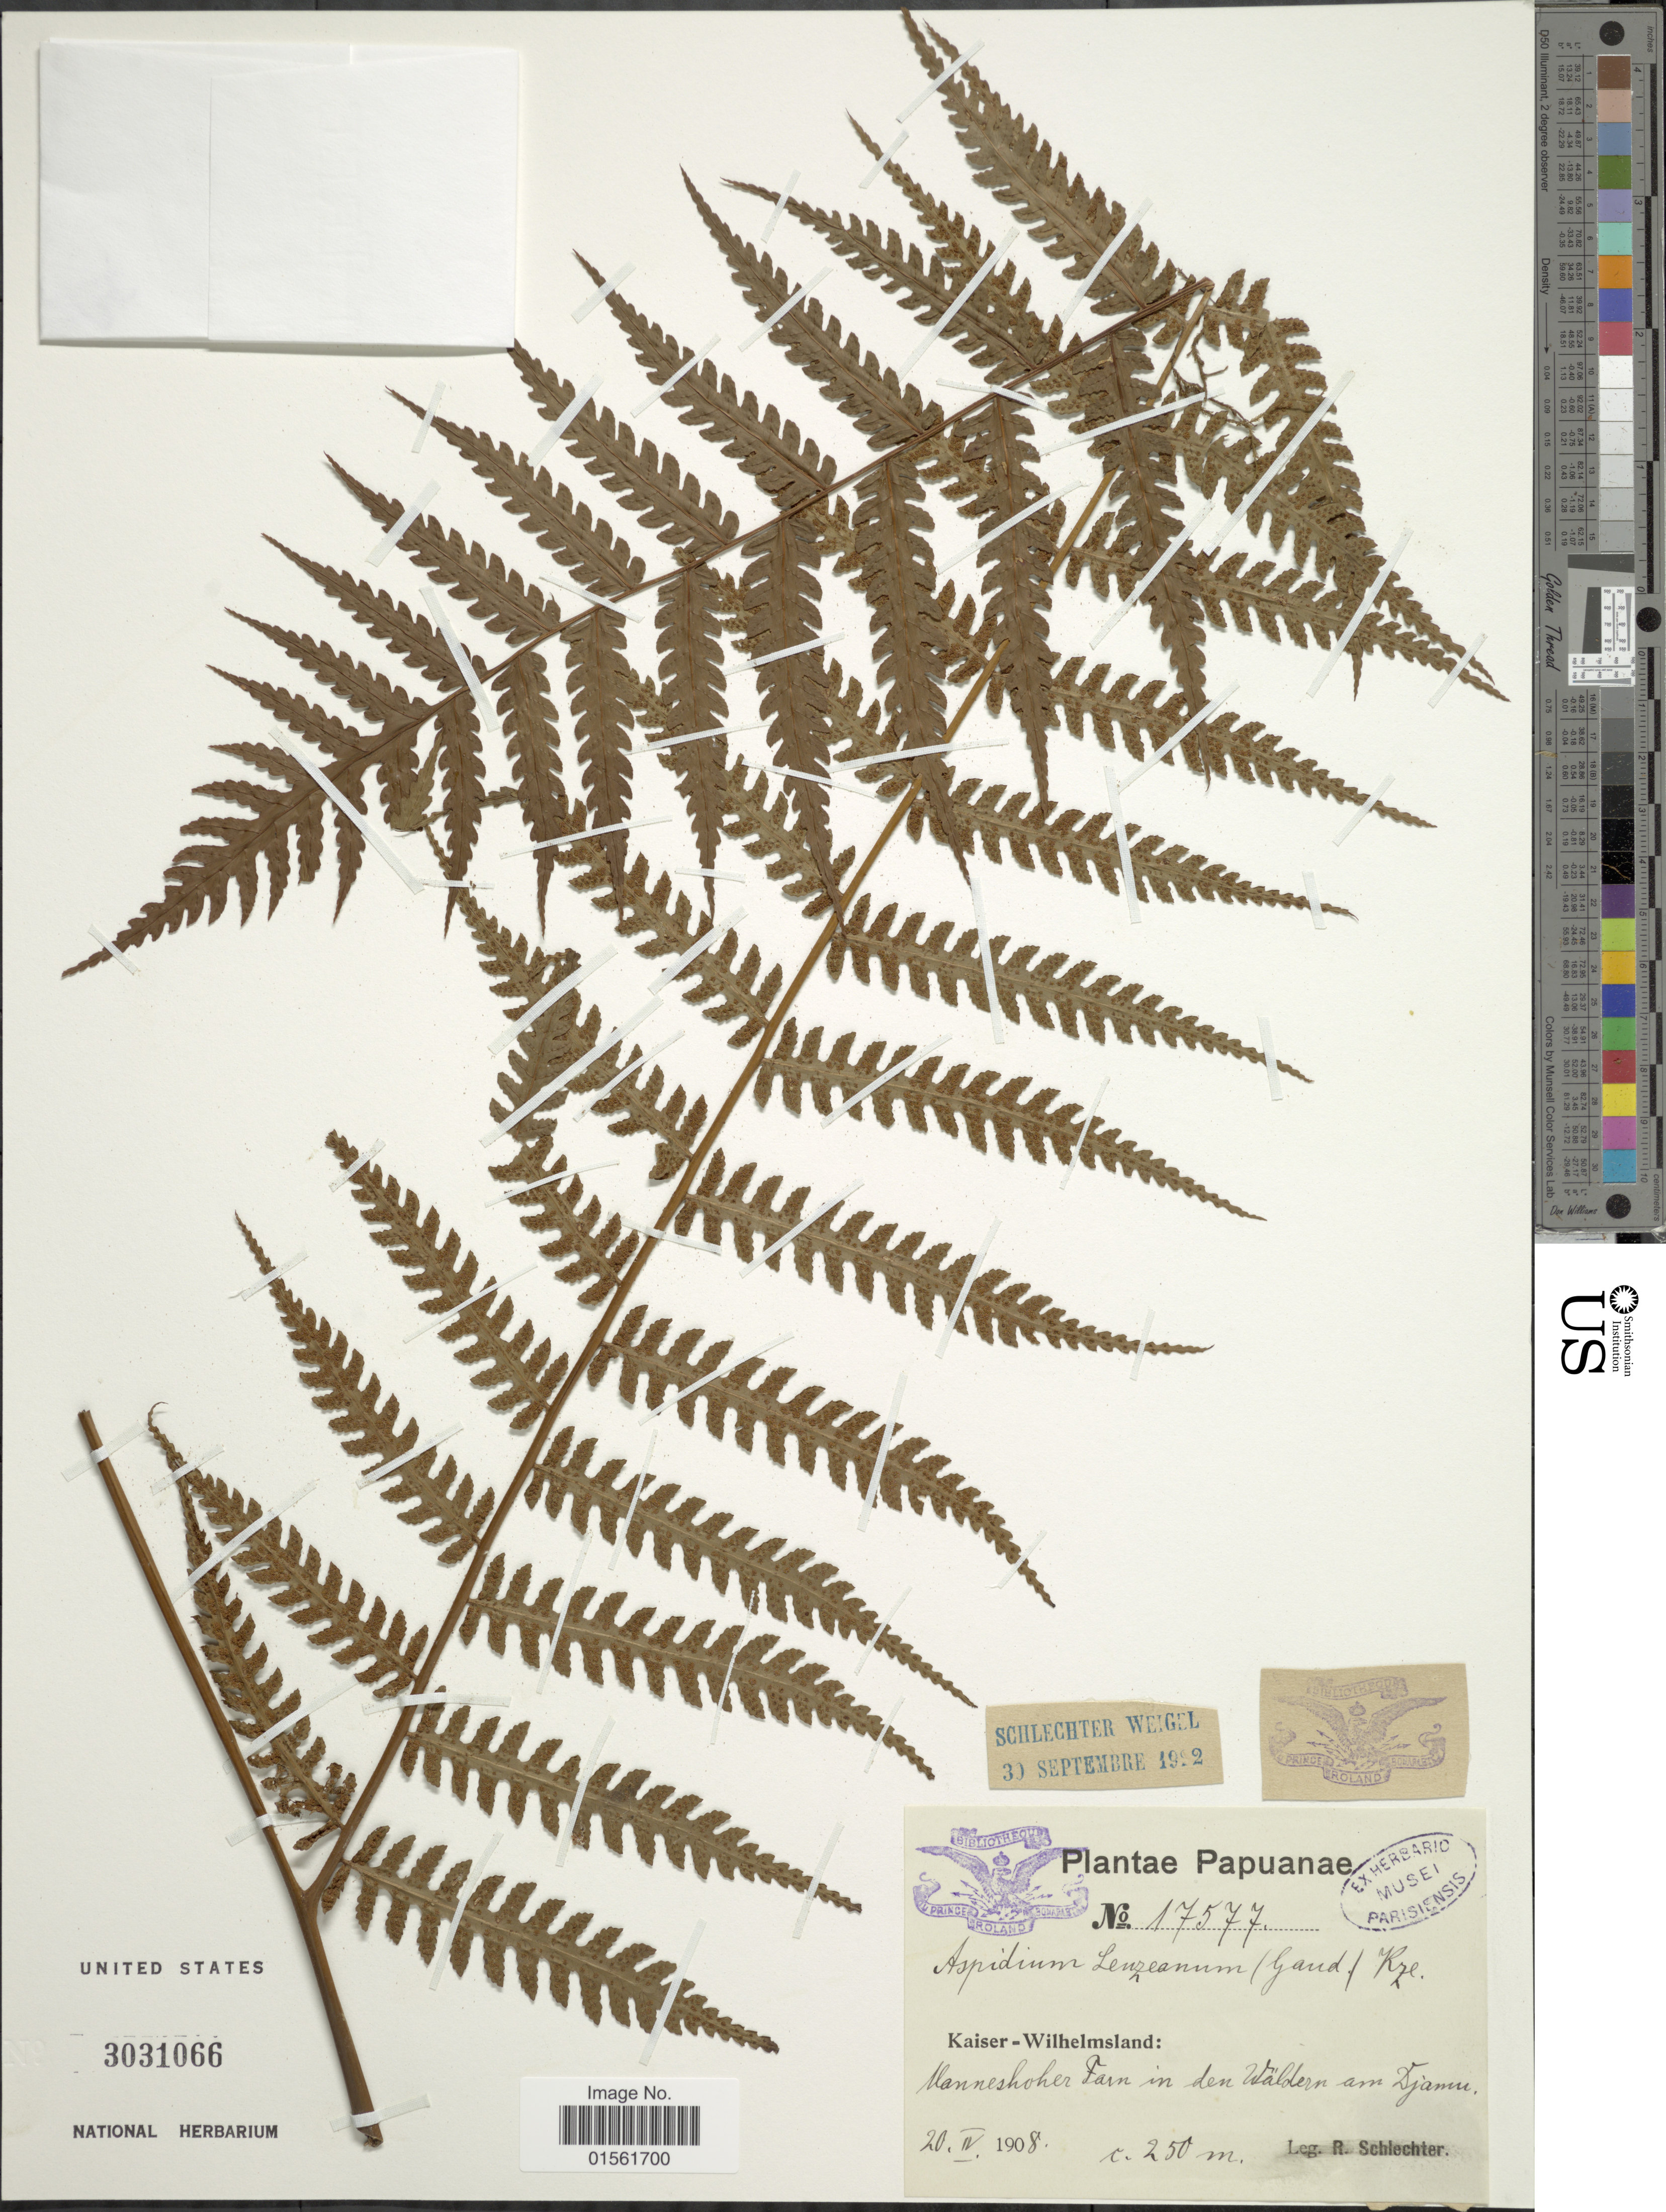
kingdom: Plantae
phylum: Tracheophyta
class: Polypodiopsida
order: Polypodiales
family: Dryopteridaceae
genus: Pleocnemia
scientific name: Pleocnemia leuzeana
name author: (Gaudich.) C. Presl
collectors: F. R. R. Schlechter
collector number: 17577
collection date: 1908-04-20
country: Papua New Guinea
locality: Papuanae, Kaiser-Wilhelmsland: Manneshoher Farn in den Wäldern am Djamu.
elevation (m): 250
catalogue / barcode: US 3031066